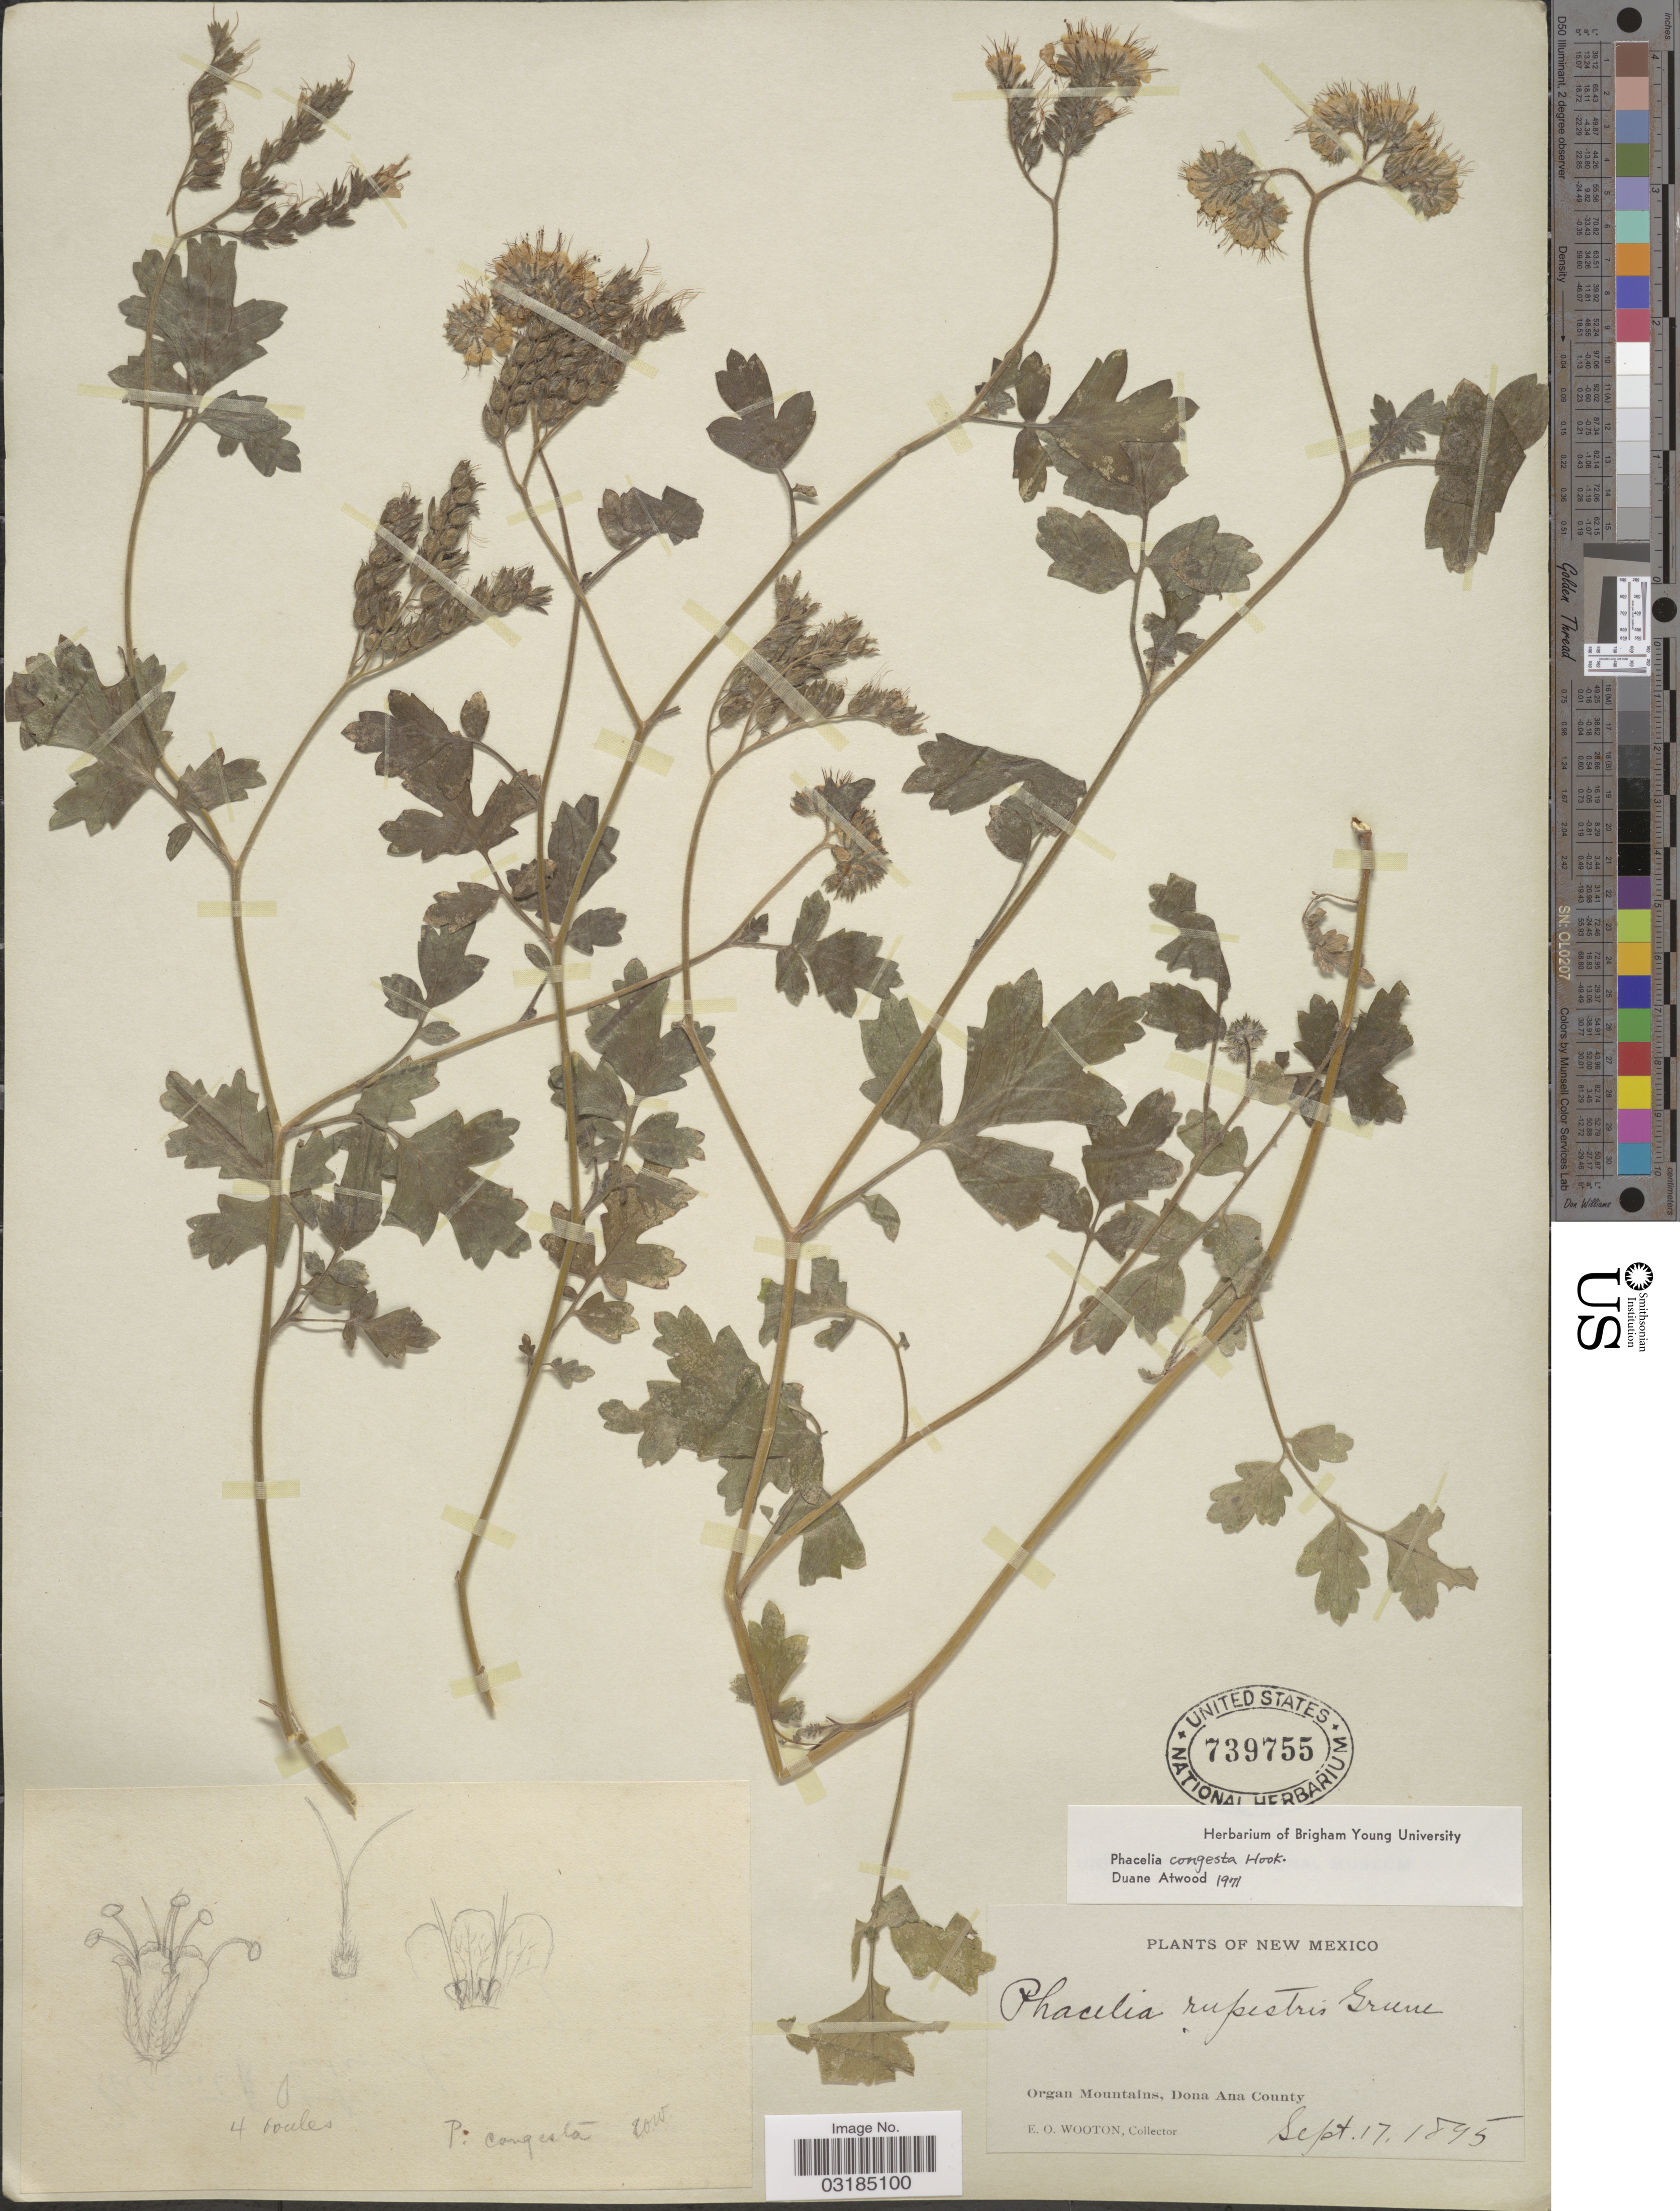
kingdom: Plantae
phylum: Tracheophyta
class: Magnoliopsida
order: Boraginales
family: Hydrophyllaceae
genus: Phacelia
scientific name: Phacelia congesta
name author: Hook.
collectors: E. O. Wooton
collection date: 1895-09-17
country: United States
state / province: New Mexico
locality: Organ Mountains, Dona Ana County.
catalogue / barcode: US 739755